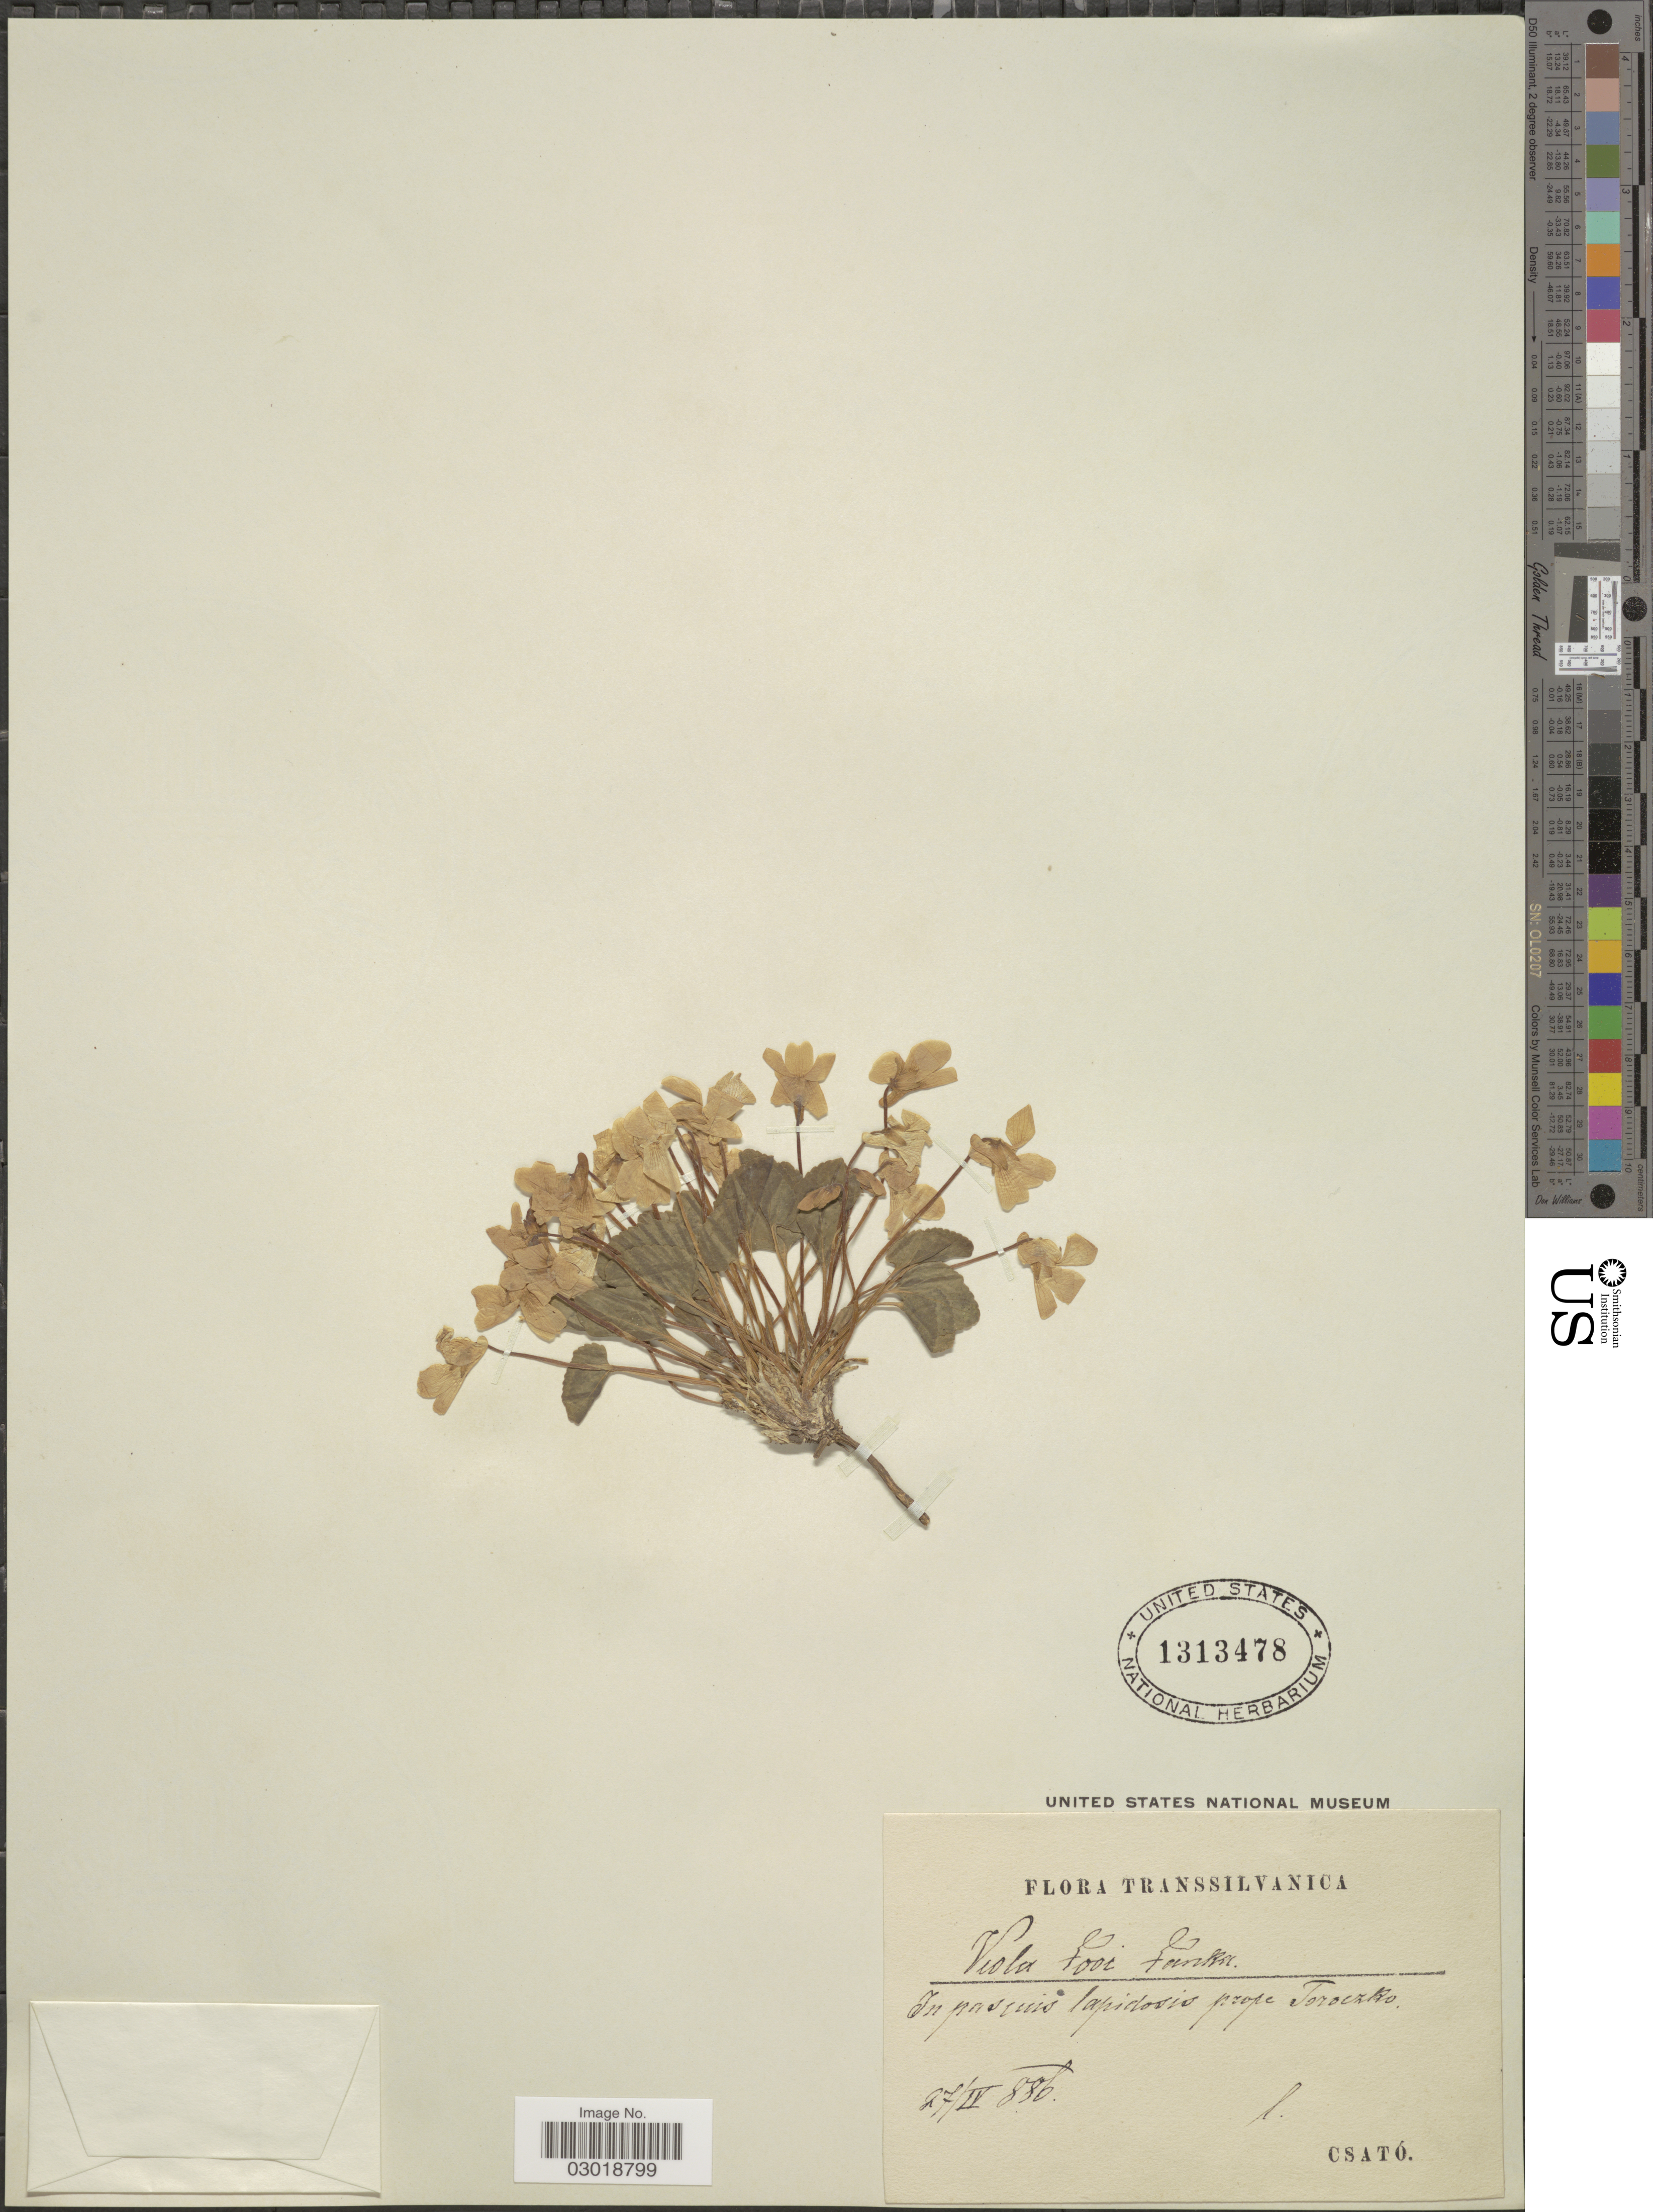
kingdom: Plantae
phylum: Tracheophyta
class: Magnoliopsida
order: Malpighiales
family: Violaceae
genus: Viola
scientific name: Viola jooi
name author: Janka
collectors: Csató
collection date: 1886-04-27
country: Romania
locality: Transsilvanica. In passuis [interpreted] lapidosis prope Toroczko [interpreted].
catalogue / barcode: US 1313478